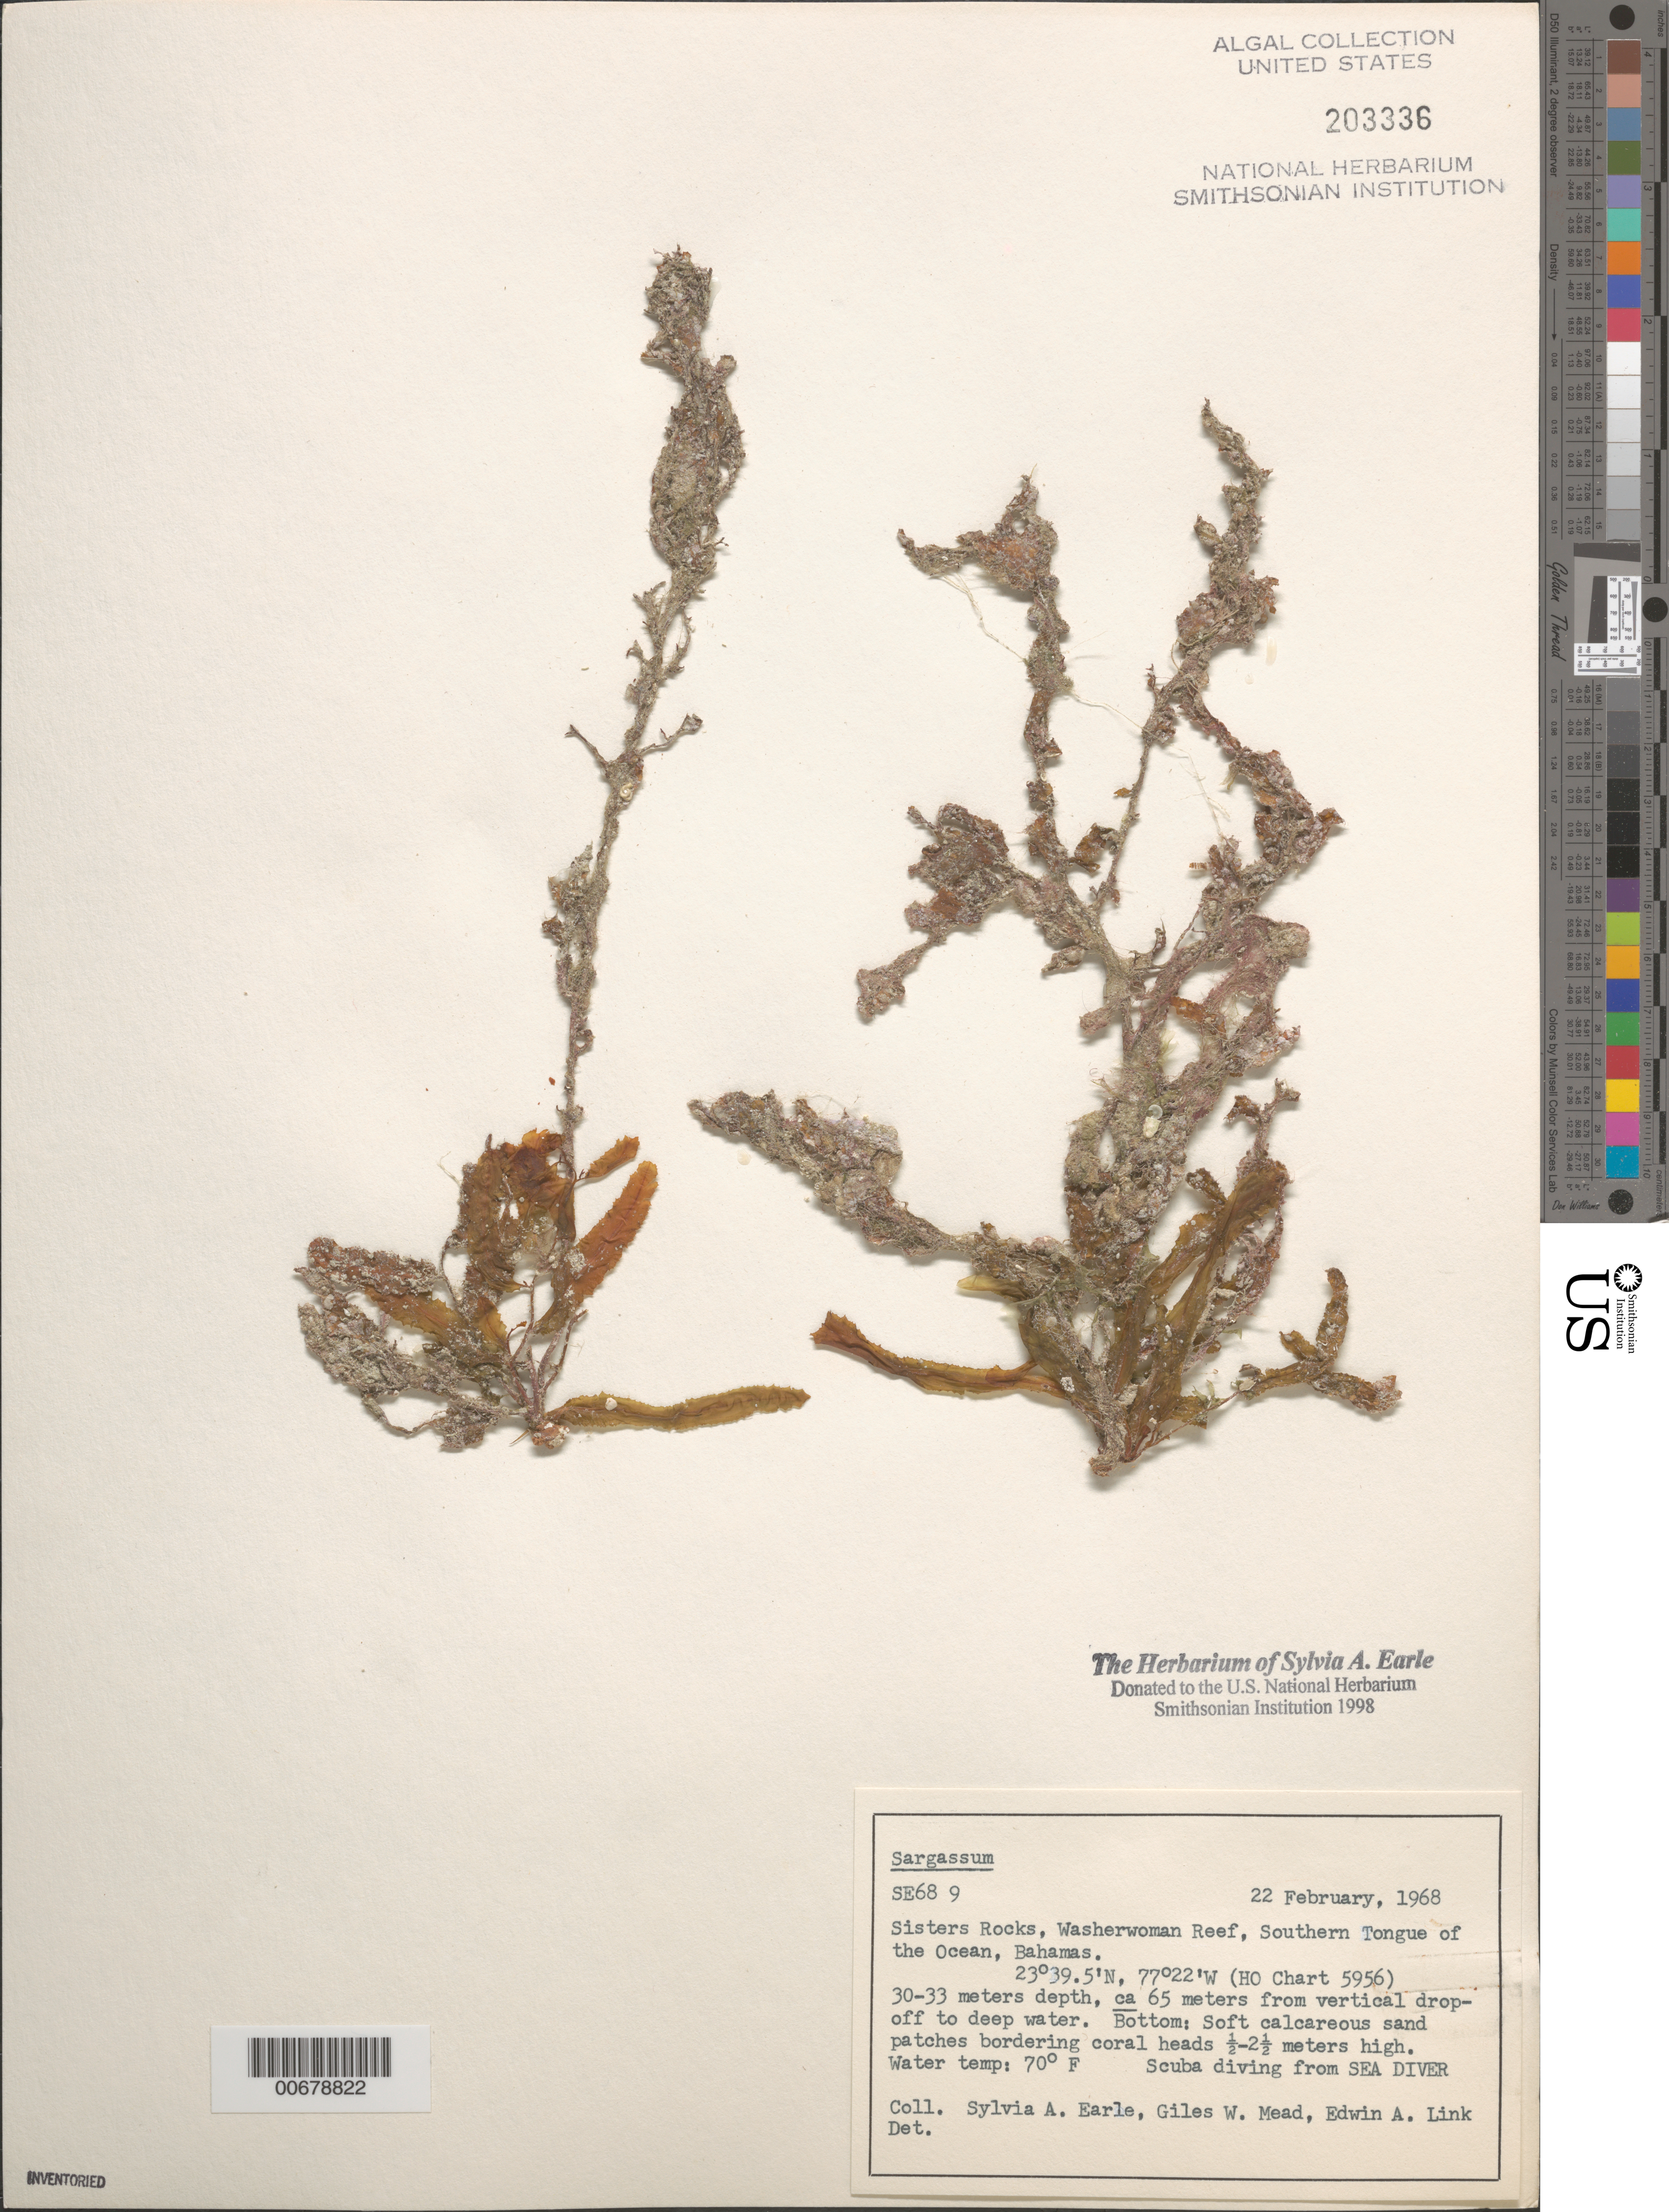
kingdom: Chromista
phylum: Ochrophyta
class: Phaeophyceae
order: Fucales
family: Sargassaceae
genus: Sargassum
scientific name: Sargassum sp.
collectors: S. A. Earle, G. W. Mead & E. A. Link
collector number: SE 689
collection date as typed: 22 Feb 1968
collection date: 1968-02-22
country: Bahamas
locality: Sisters Rocks, Washerwoman Reef, Southern Tongue of the Ocean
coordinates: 23 39.5' N, 77 22' W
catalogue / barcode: US 203336